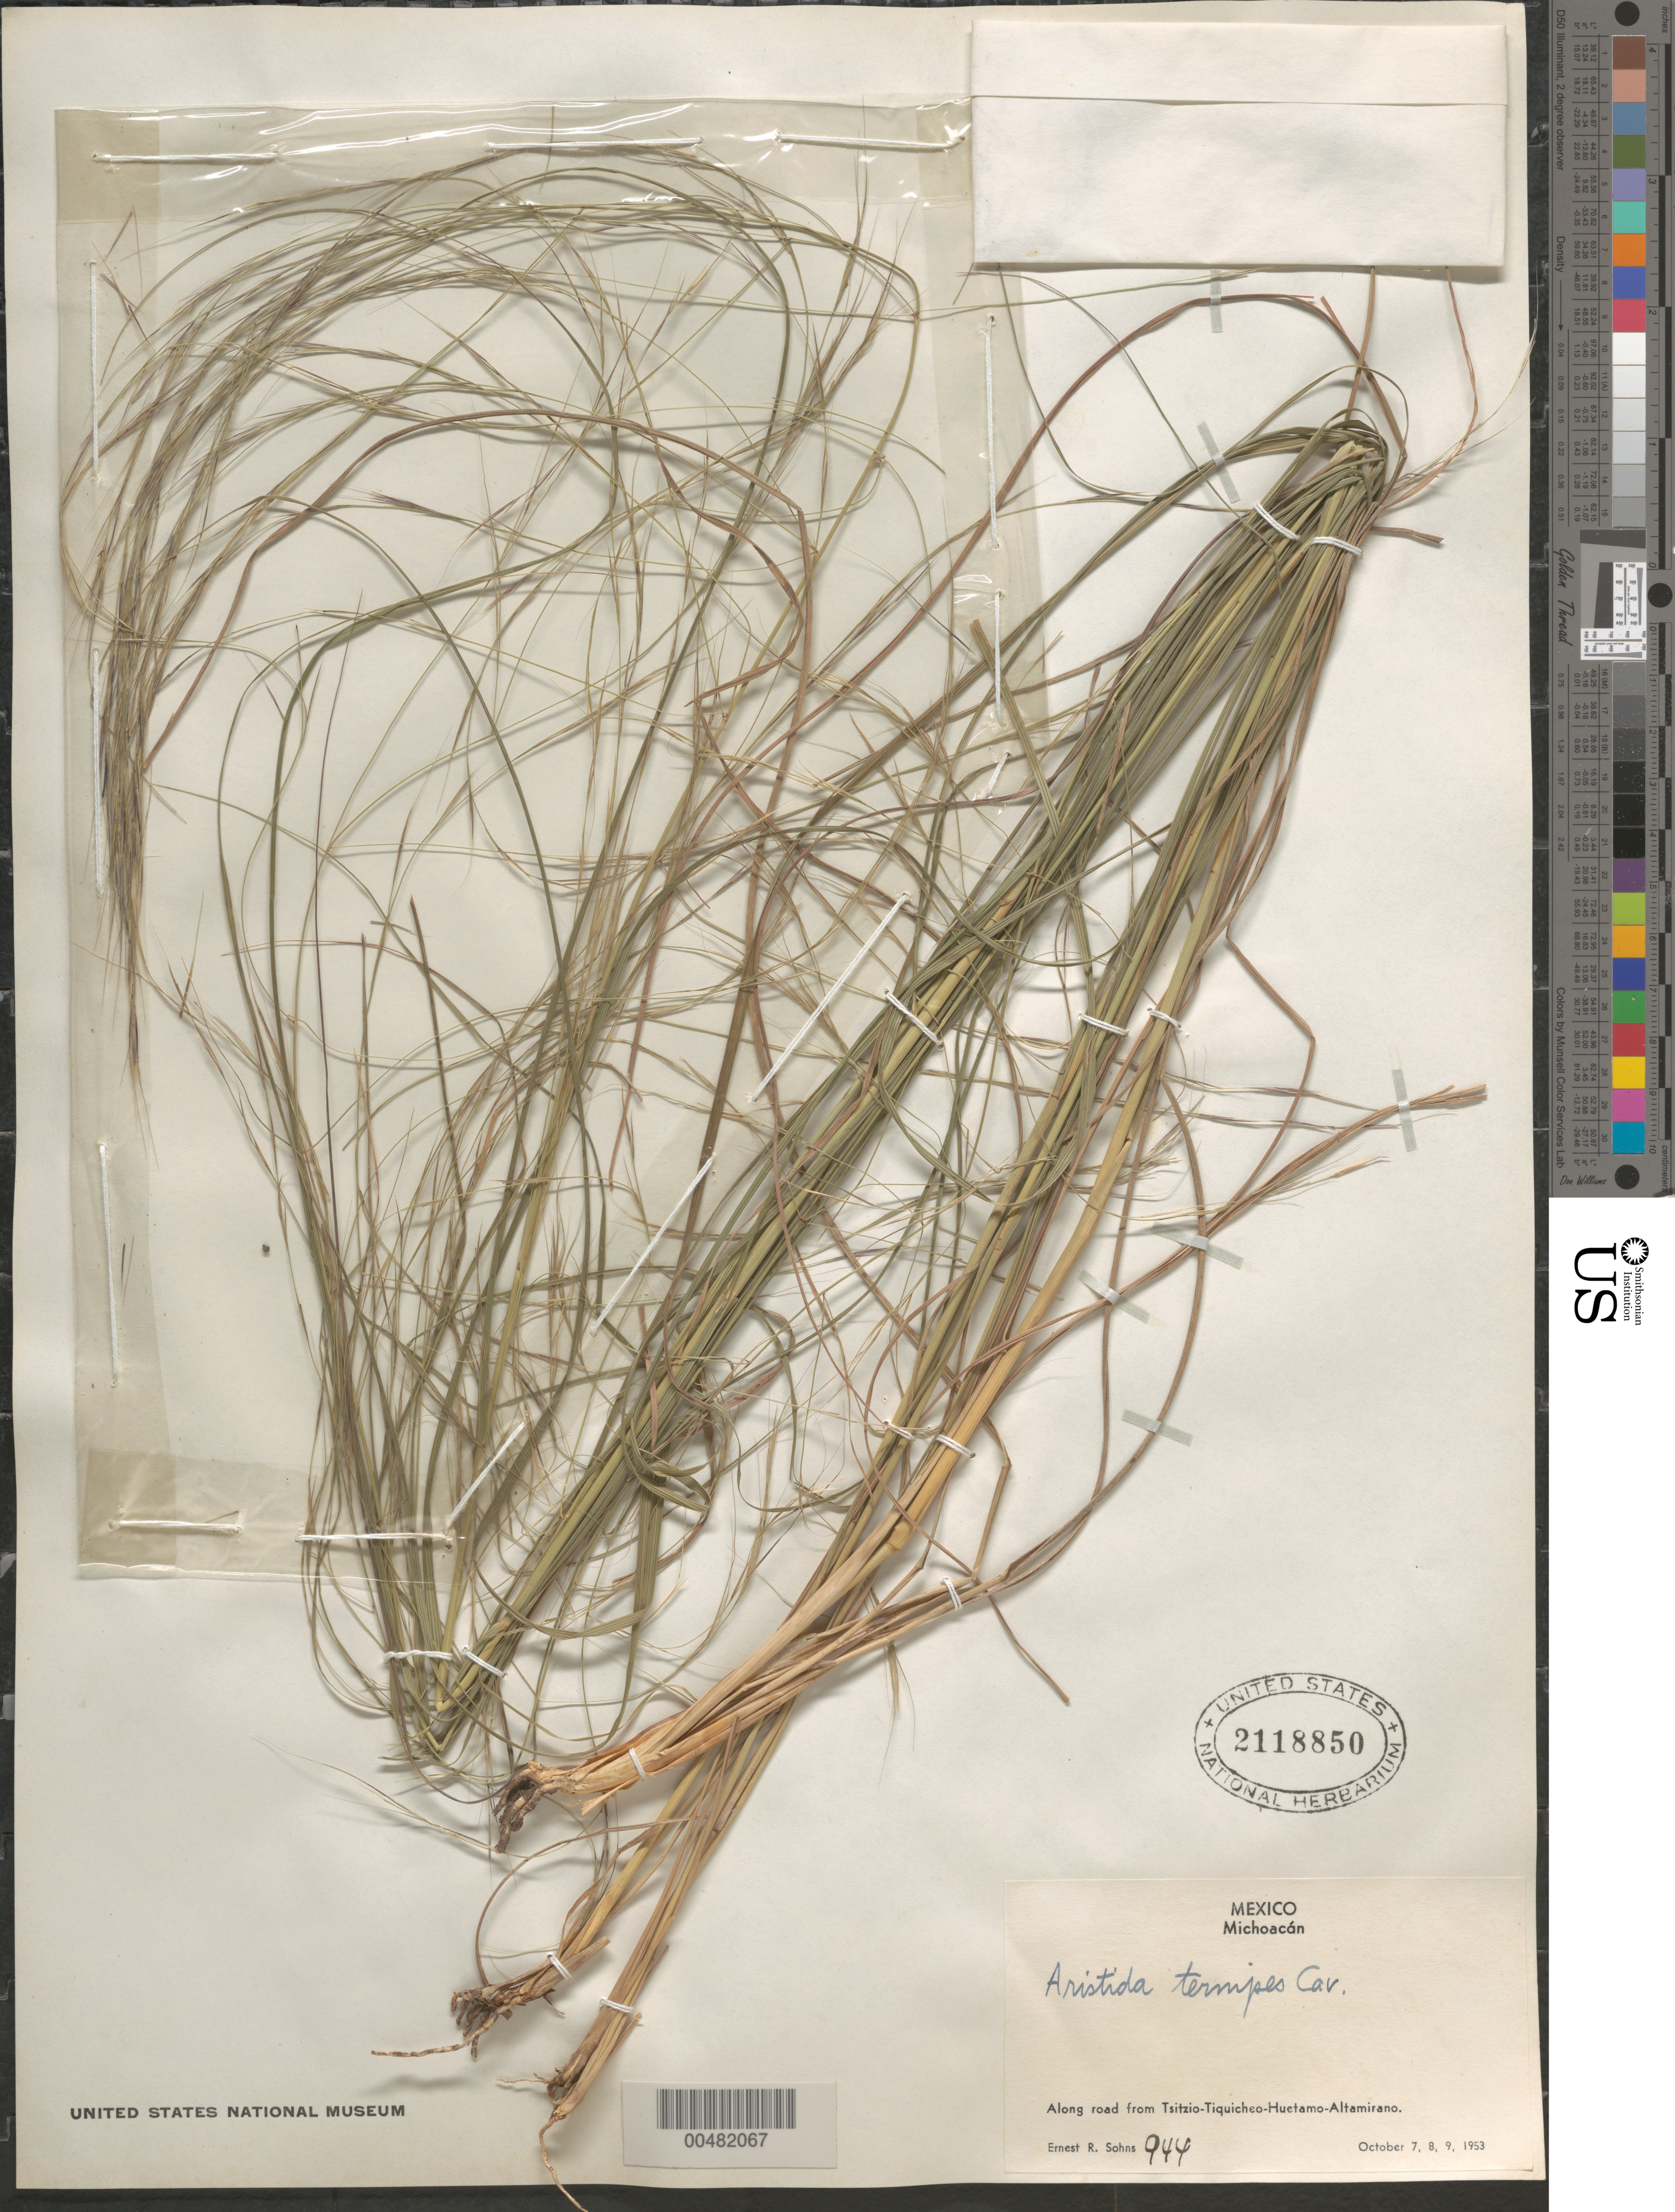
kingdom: Plantae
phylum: Tracheophyta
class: Liliopsida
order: Poales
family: Poaceae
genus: Aristida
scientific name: Aristida ternipes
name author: Cav.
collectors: E. R. Sohns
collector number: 944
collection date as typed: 7 Oct 1953 to 9 Oct 1953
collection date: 1953-10-07/1953-10-09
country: Mexico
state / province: Michoacán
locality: Along road from Tsitzio-Tiquicheo-Huetamo-Altamirano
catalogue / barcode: US 2118850